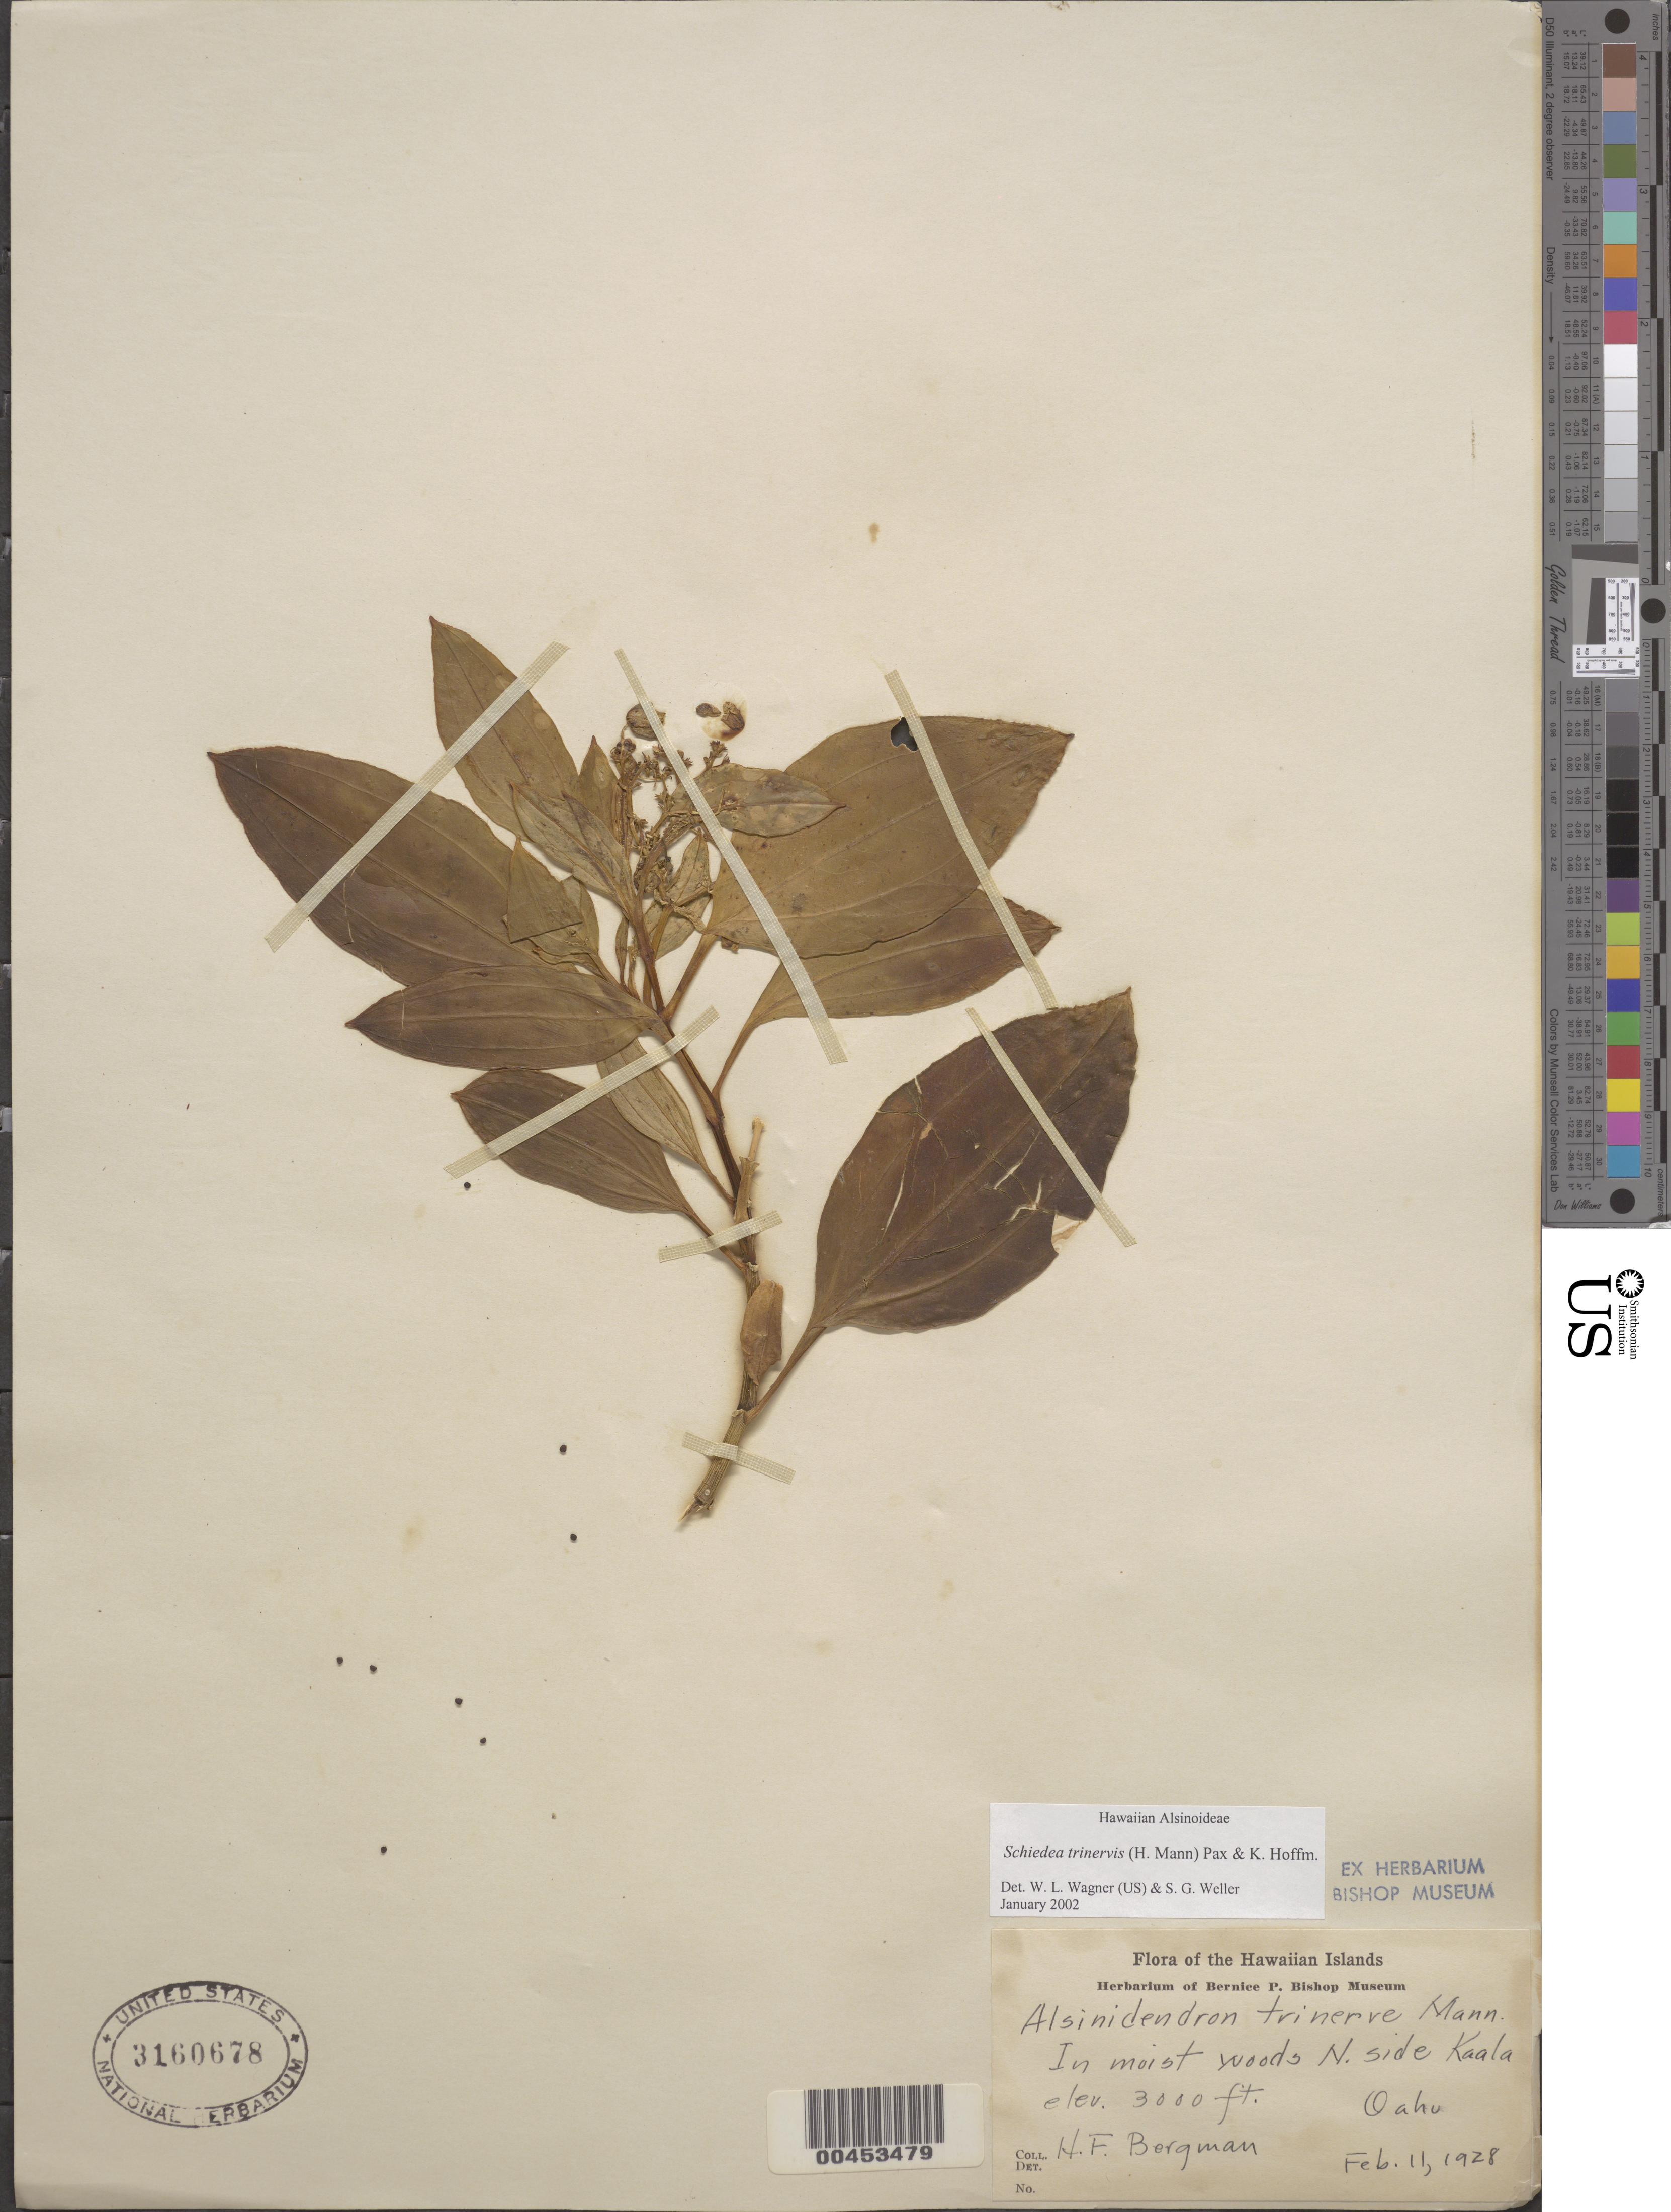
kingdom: Plantae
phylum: Tracheophyta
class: Magnoliopsida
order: Caryophyllales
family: Caryophyllaceae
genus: Schiedea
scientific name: Schiedea trinervis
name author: (H. Mann) Pax & K. Hoffm.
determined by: Wagner, W. L.; Weller, Stephen G.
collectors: H. Bergmann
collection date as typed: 11 Feb 1928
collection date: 1928-02-11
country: United States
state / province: Hawaii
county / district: Honolulu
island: Oahu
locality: N side Kaala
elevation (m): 914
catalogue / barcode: US 3160678